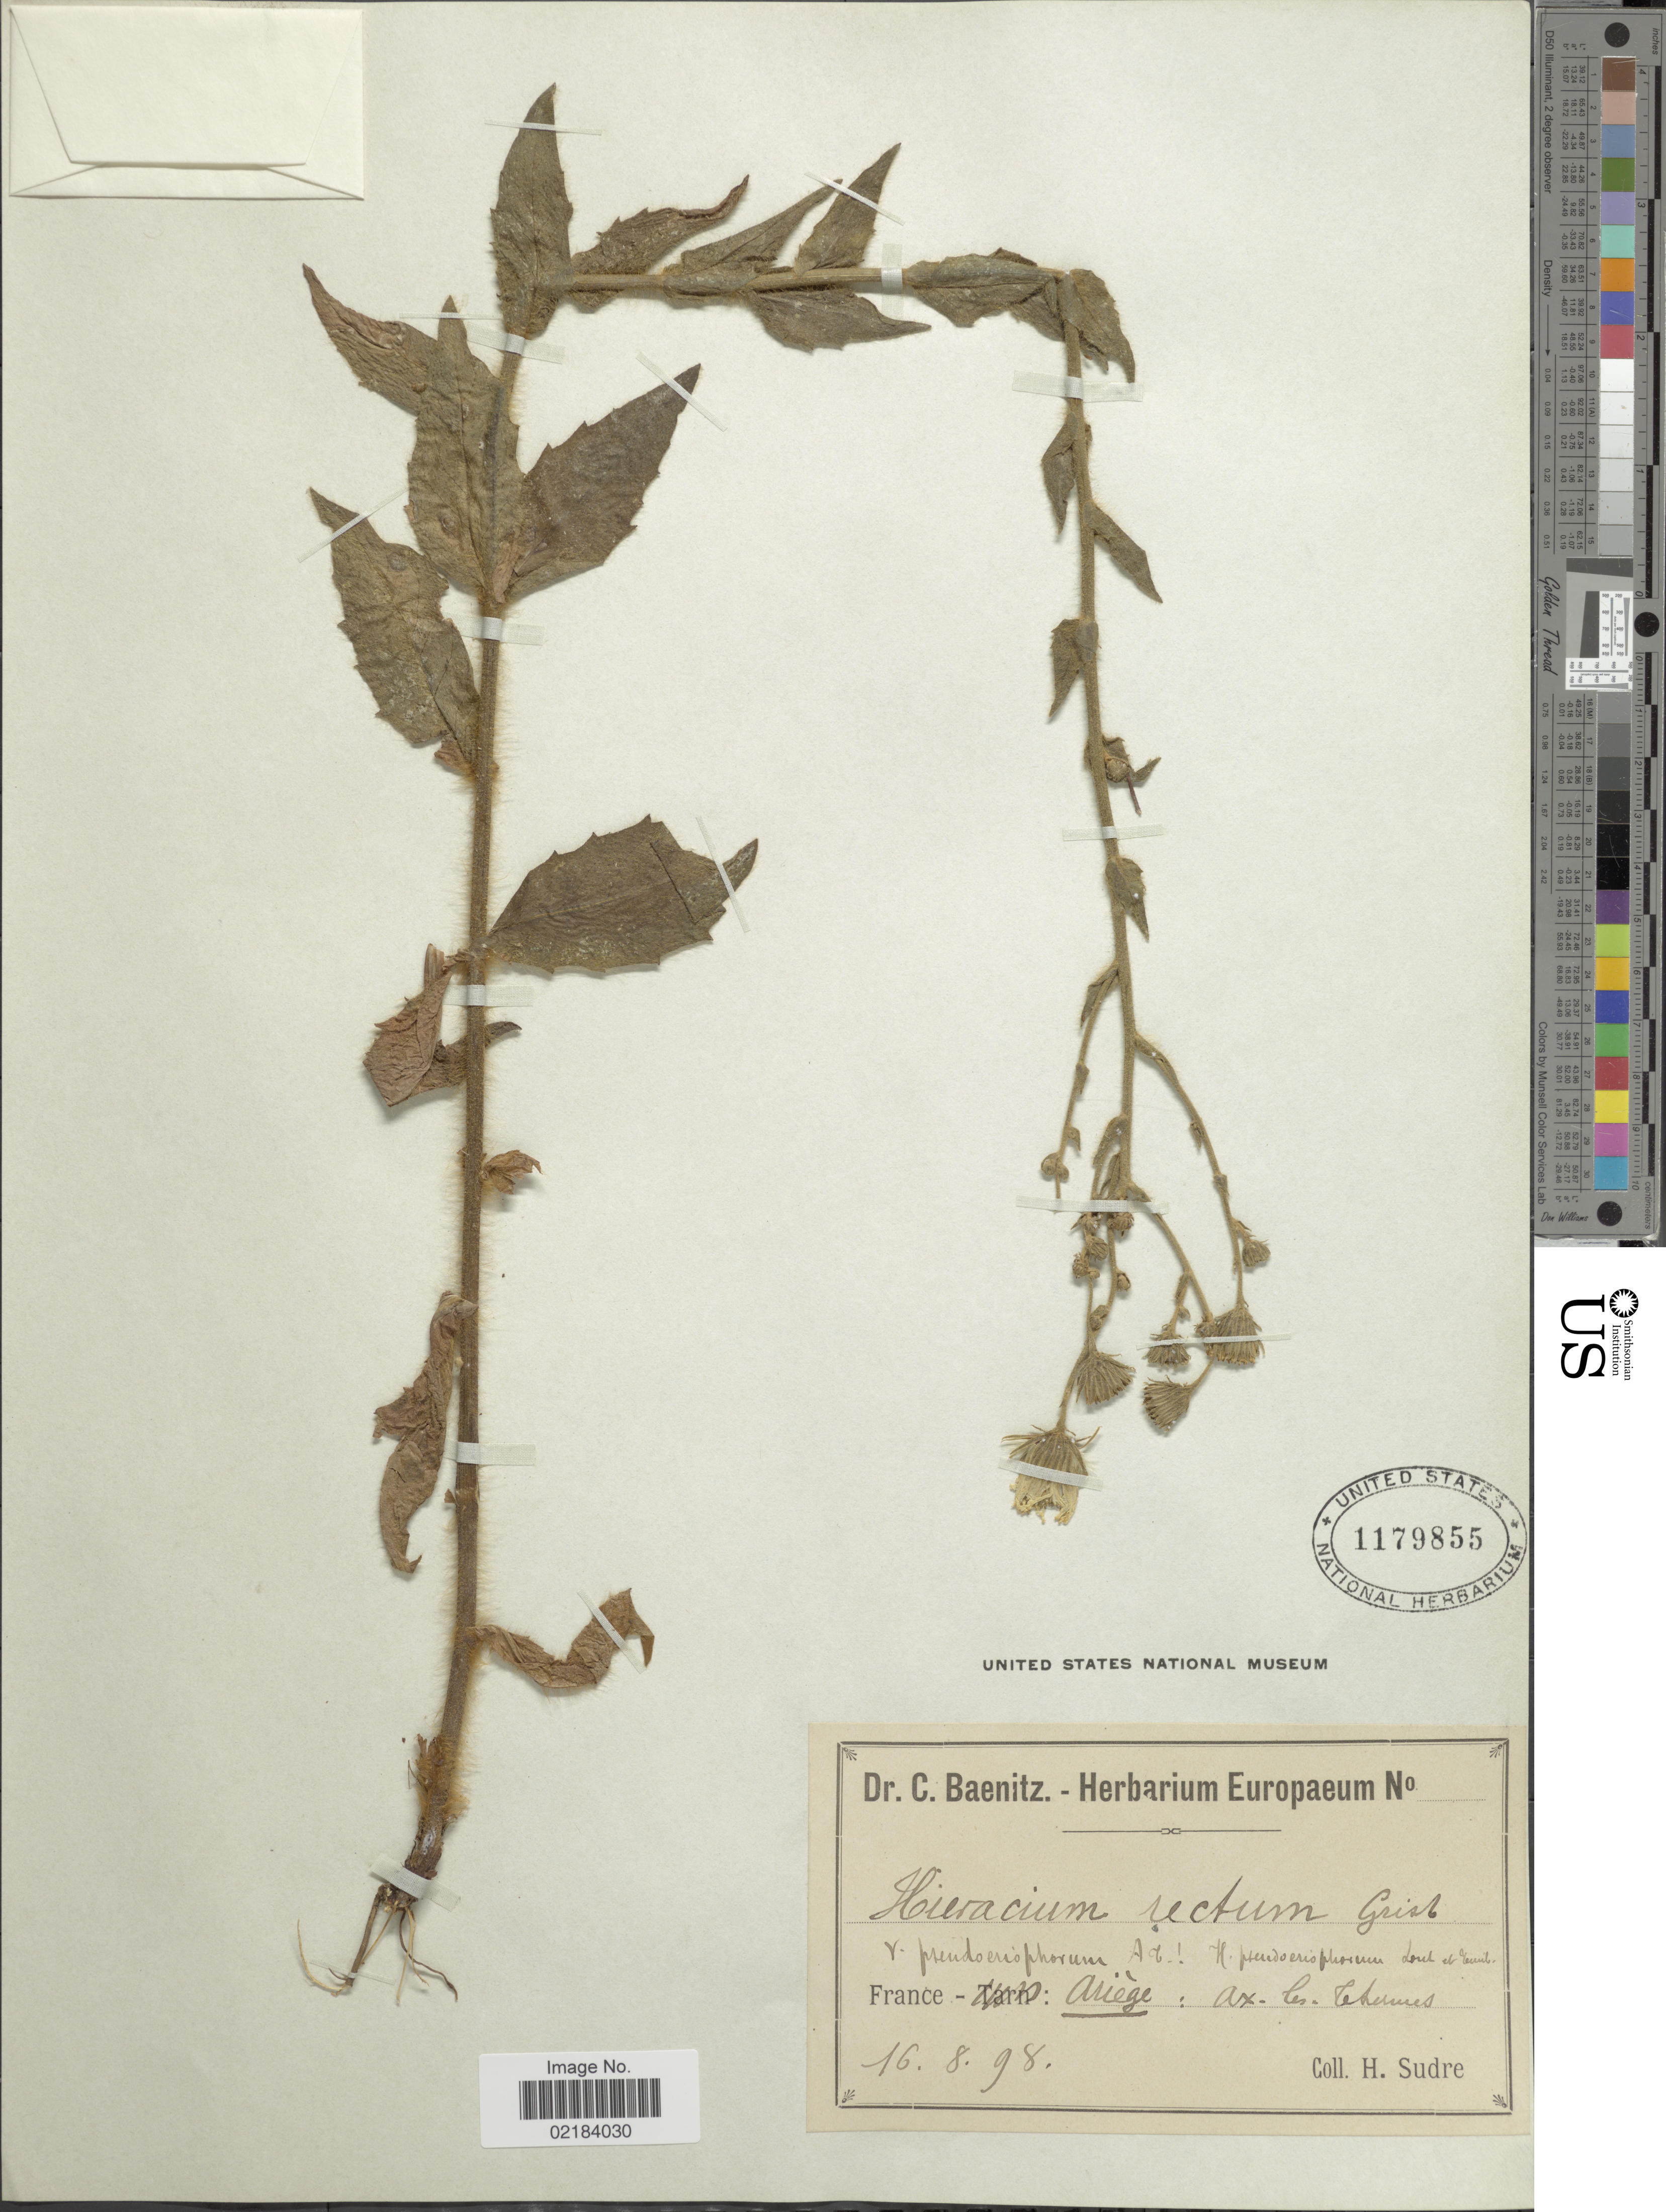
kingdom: Plantae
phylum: Tracheophyta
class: Magnoliopsida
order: Asterales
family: Asteraceae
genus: Hieracium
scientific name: Hieracium patens subsp. pseuderiophorum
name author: (Loret & Timb.-Lagr.) Greuter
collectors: H. Sudre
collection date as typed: Transcribed d/m/y: 16/8/98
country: France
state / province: Occitanie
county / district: Ariège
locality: Ariege: ax-les Teherns [interpreted]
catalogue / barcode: US 1179855